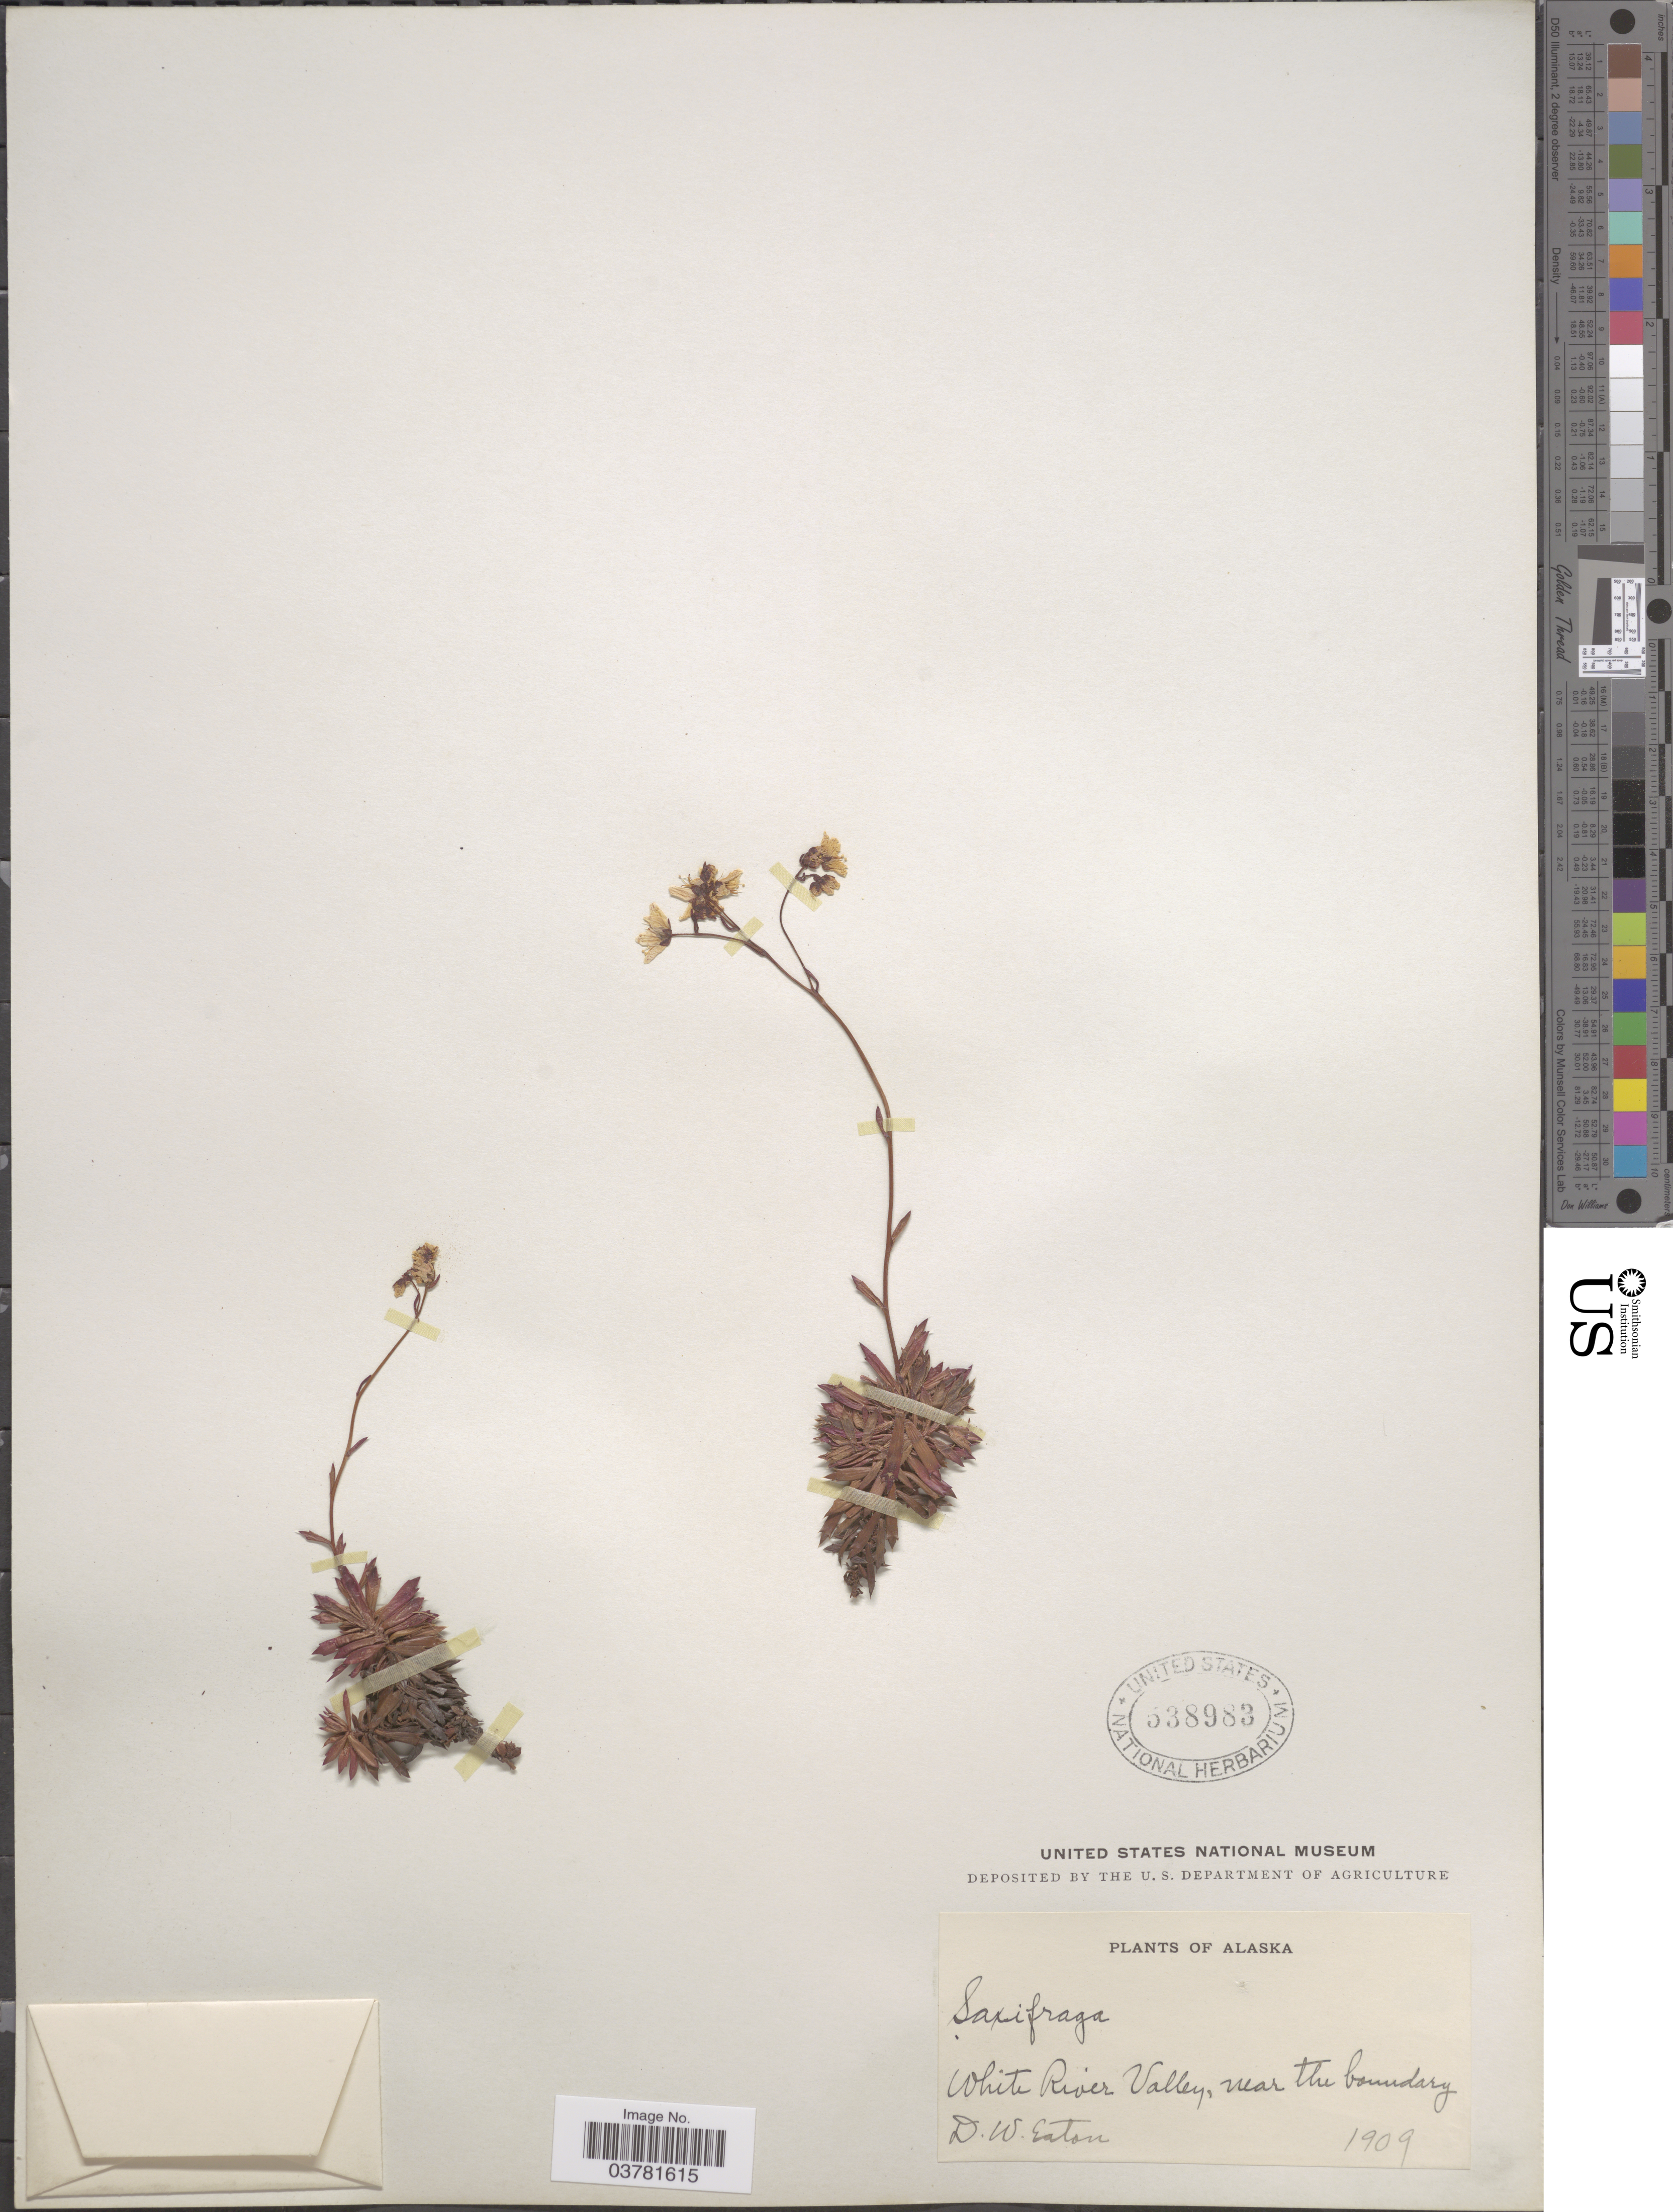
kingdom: Plantae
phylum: Tracheophyta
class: Magnoliopsida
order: Saxifragales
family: Saxifragaceae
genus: Saxifraga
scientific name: Saxifraga tricuspidata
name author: Rottb.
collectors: D. Eaton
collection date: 1909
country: United States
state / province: Alaska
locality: White River Valley, near the boundary.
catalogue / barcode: US 538983